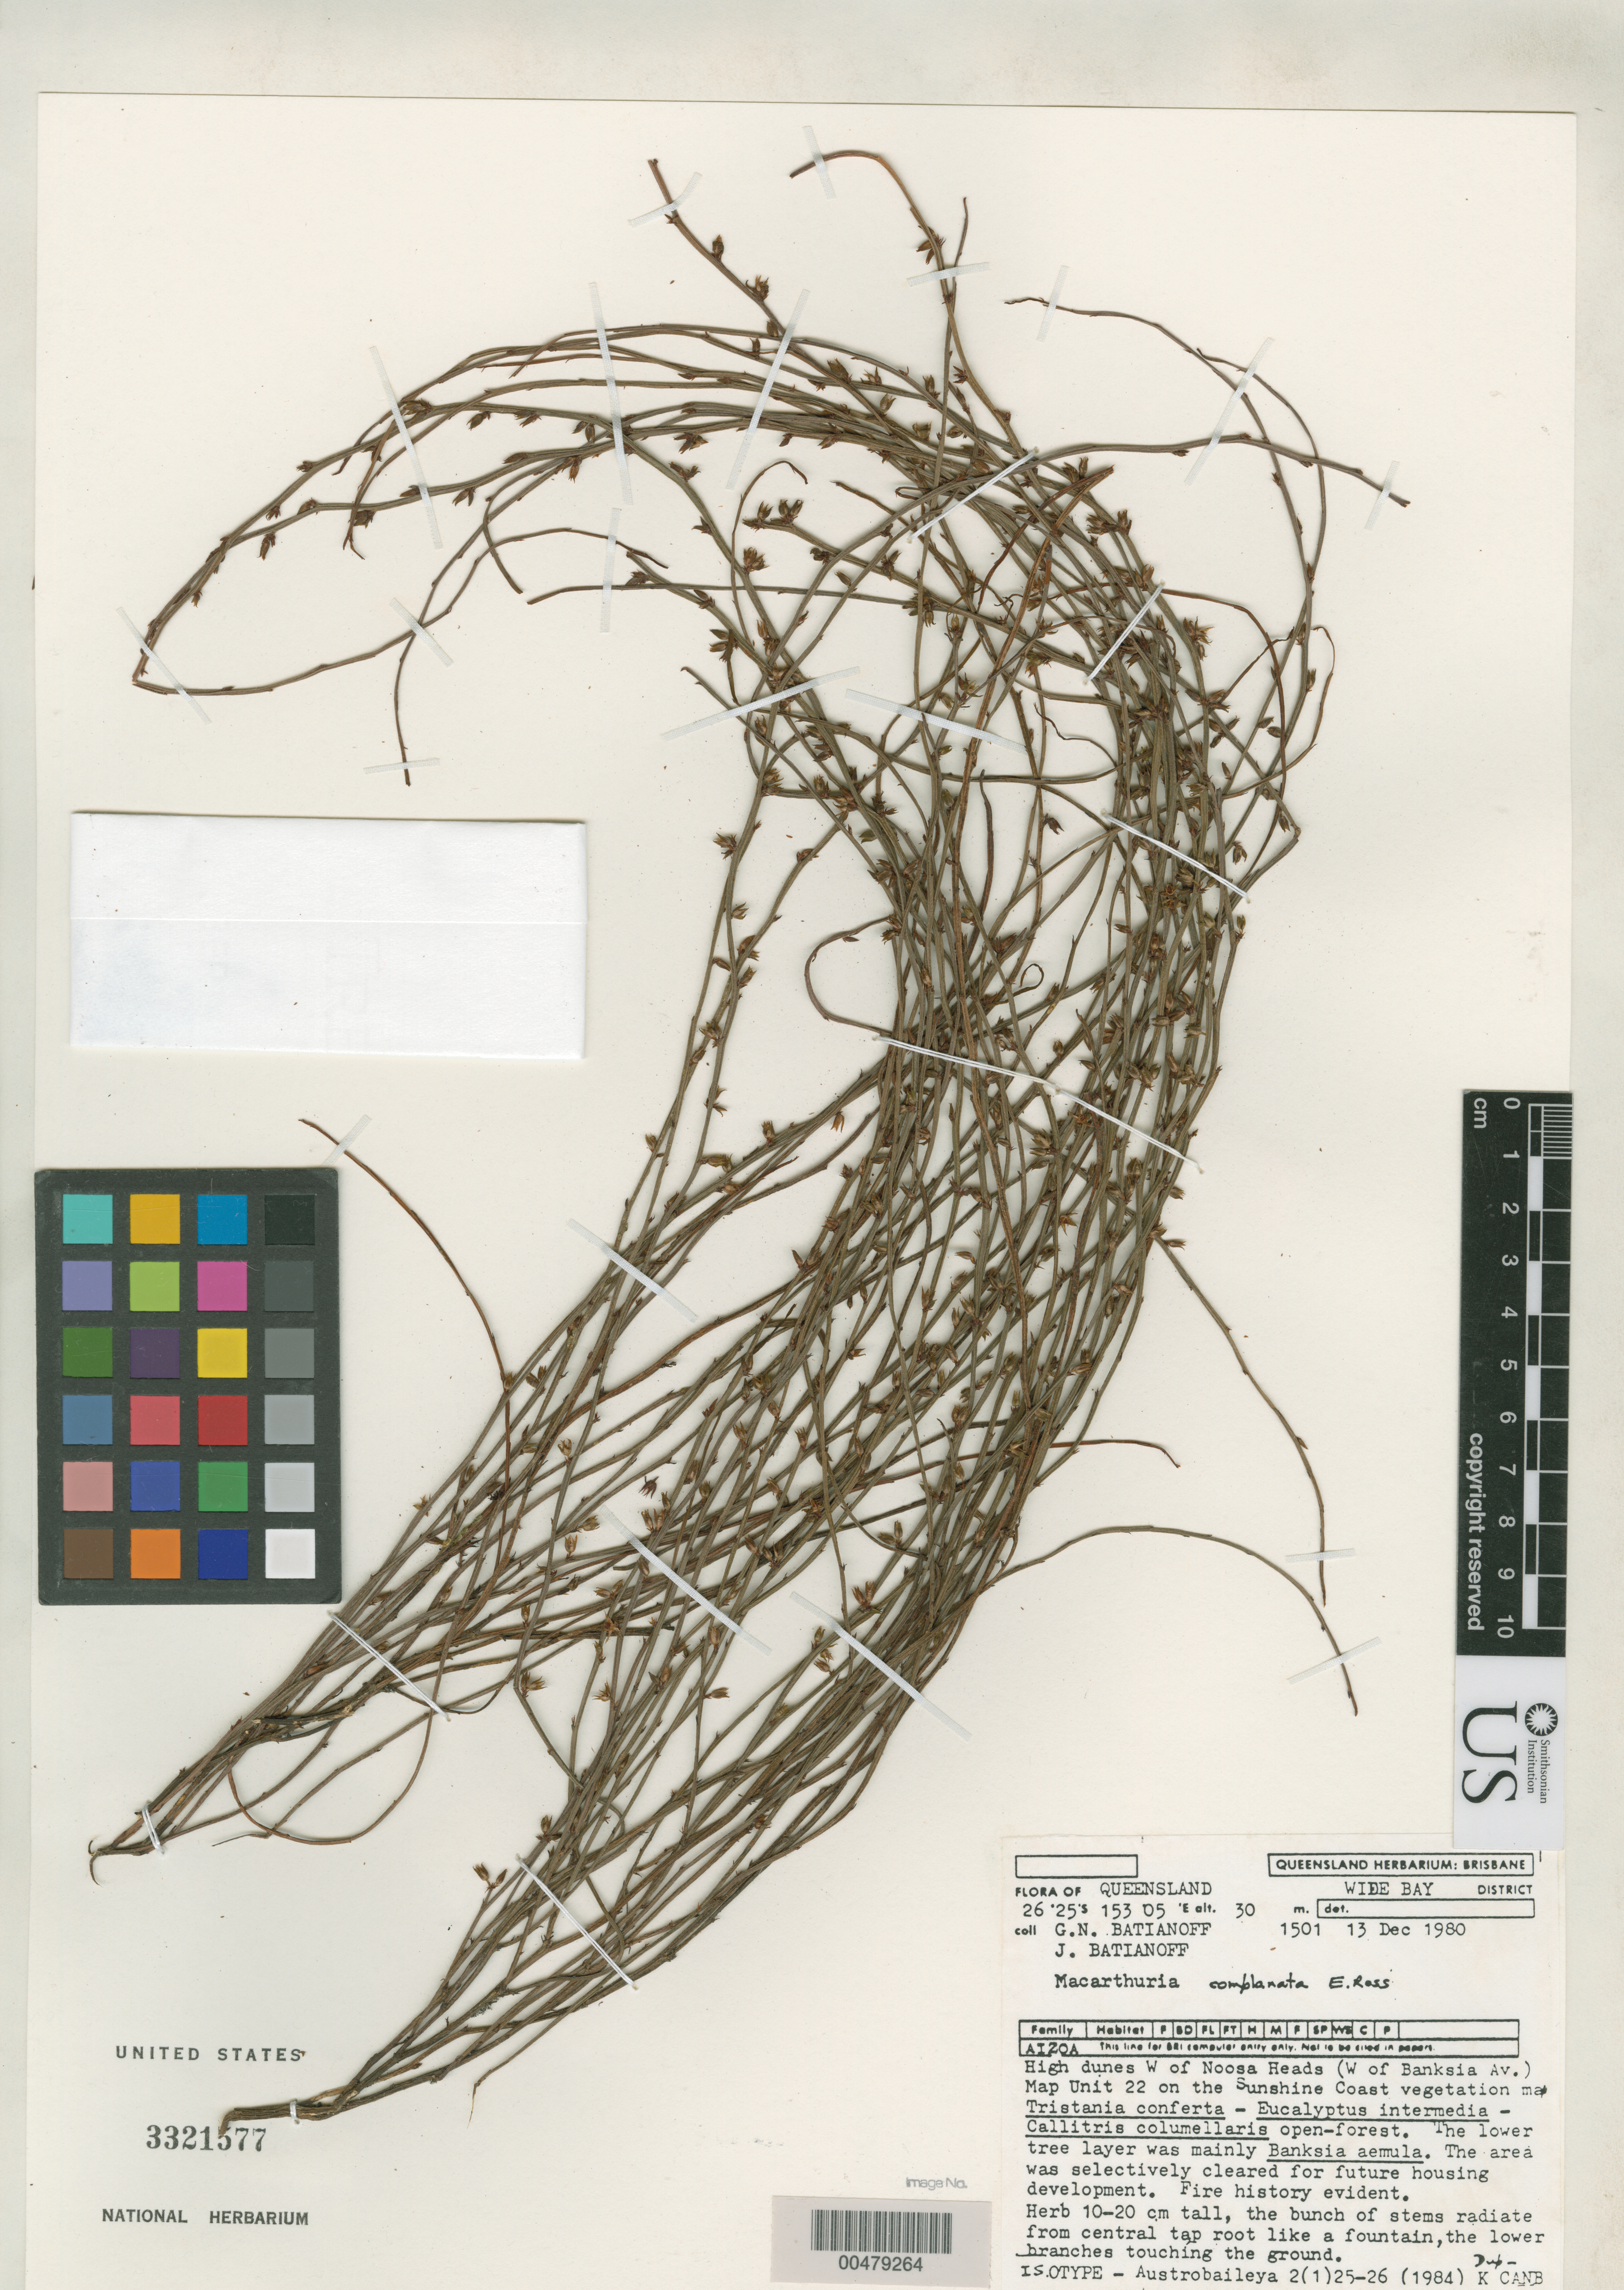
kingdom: Plantae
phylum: Tracheophyta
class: Magnoliopsida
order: Caryophyllales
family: Macarthuriaceae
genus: Macarthuria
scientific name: Macarthuria complanata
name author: Ross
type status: Isotype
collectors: G. Batianoff & J. Batianoff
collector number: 1501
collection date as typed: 13 Dec 1980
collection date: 1980-12-13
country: Australia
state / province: Queensland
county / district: Wide Bay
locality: High dunes W of Noosaheads, W of Banksia Av.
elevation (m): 30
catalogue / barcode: US 3321577